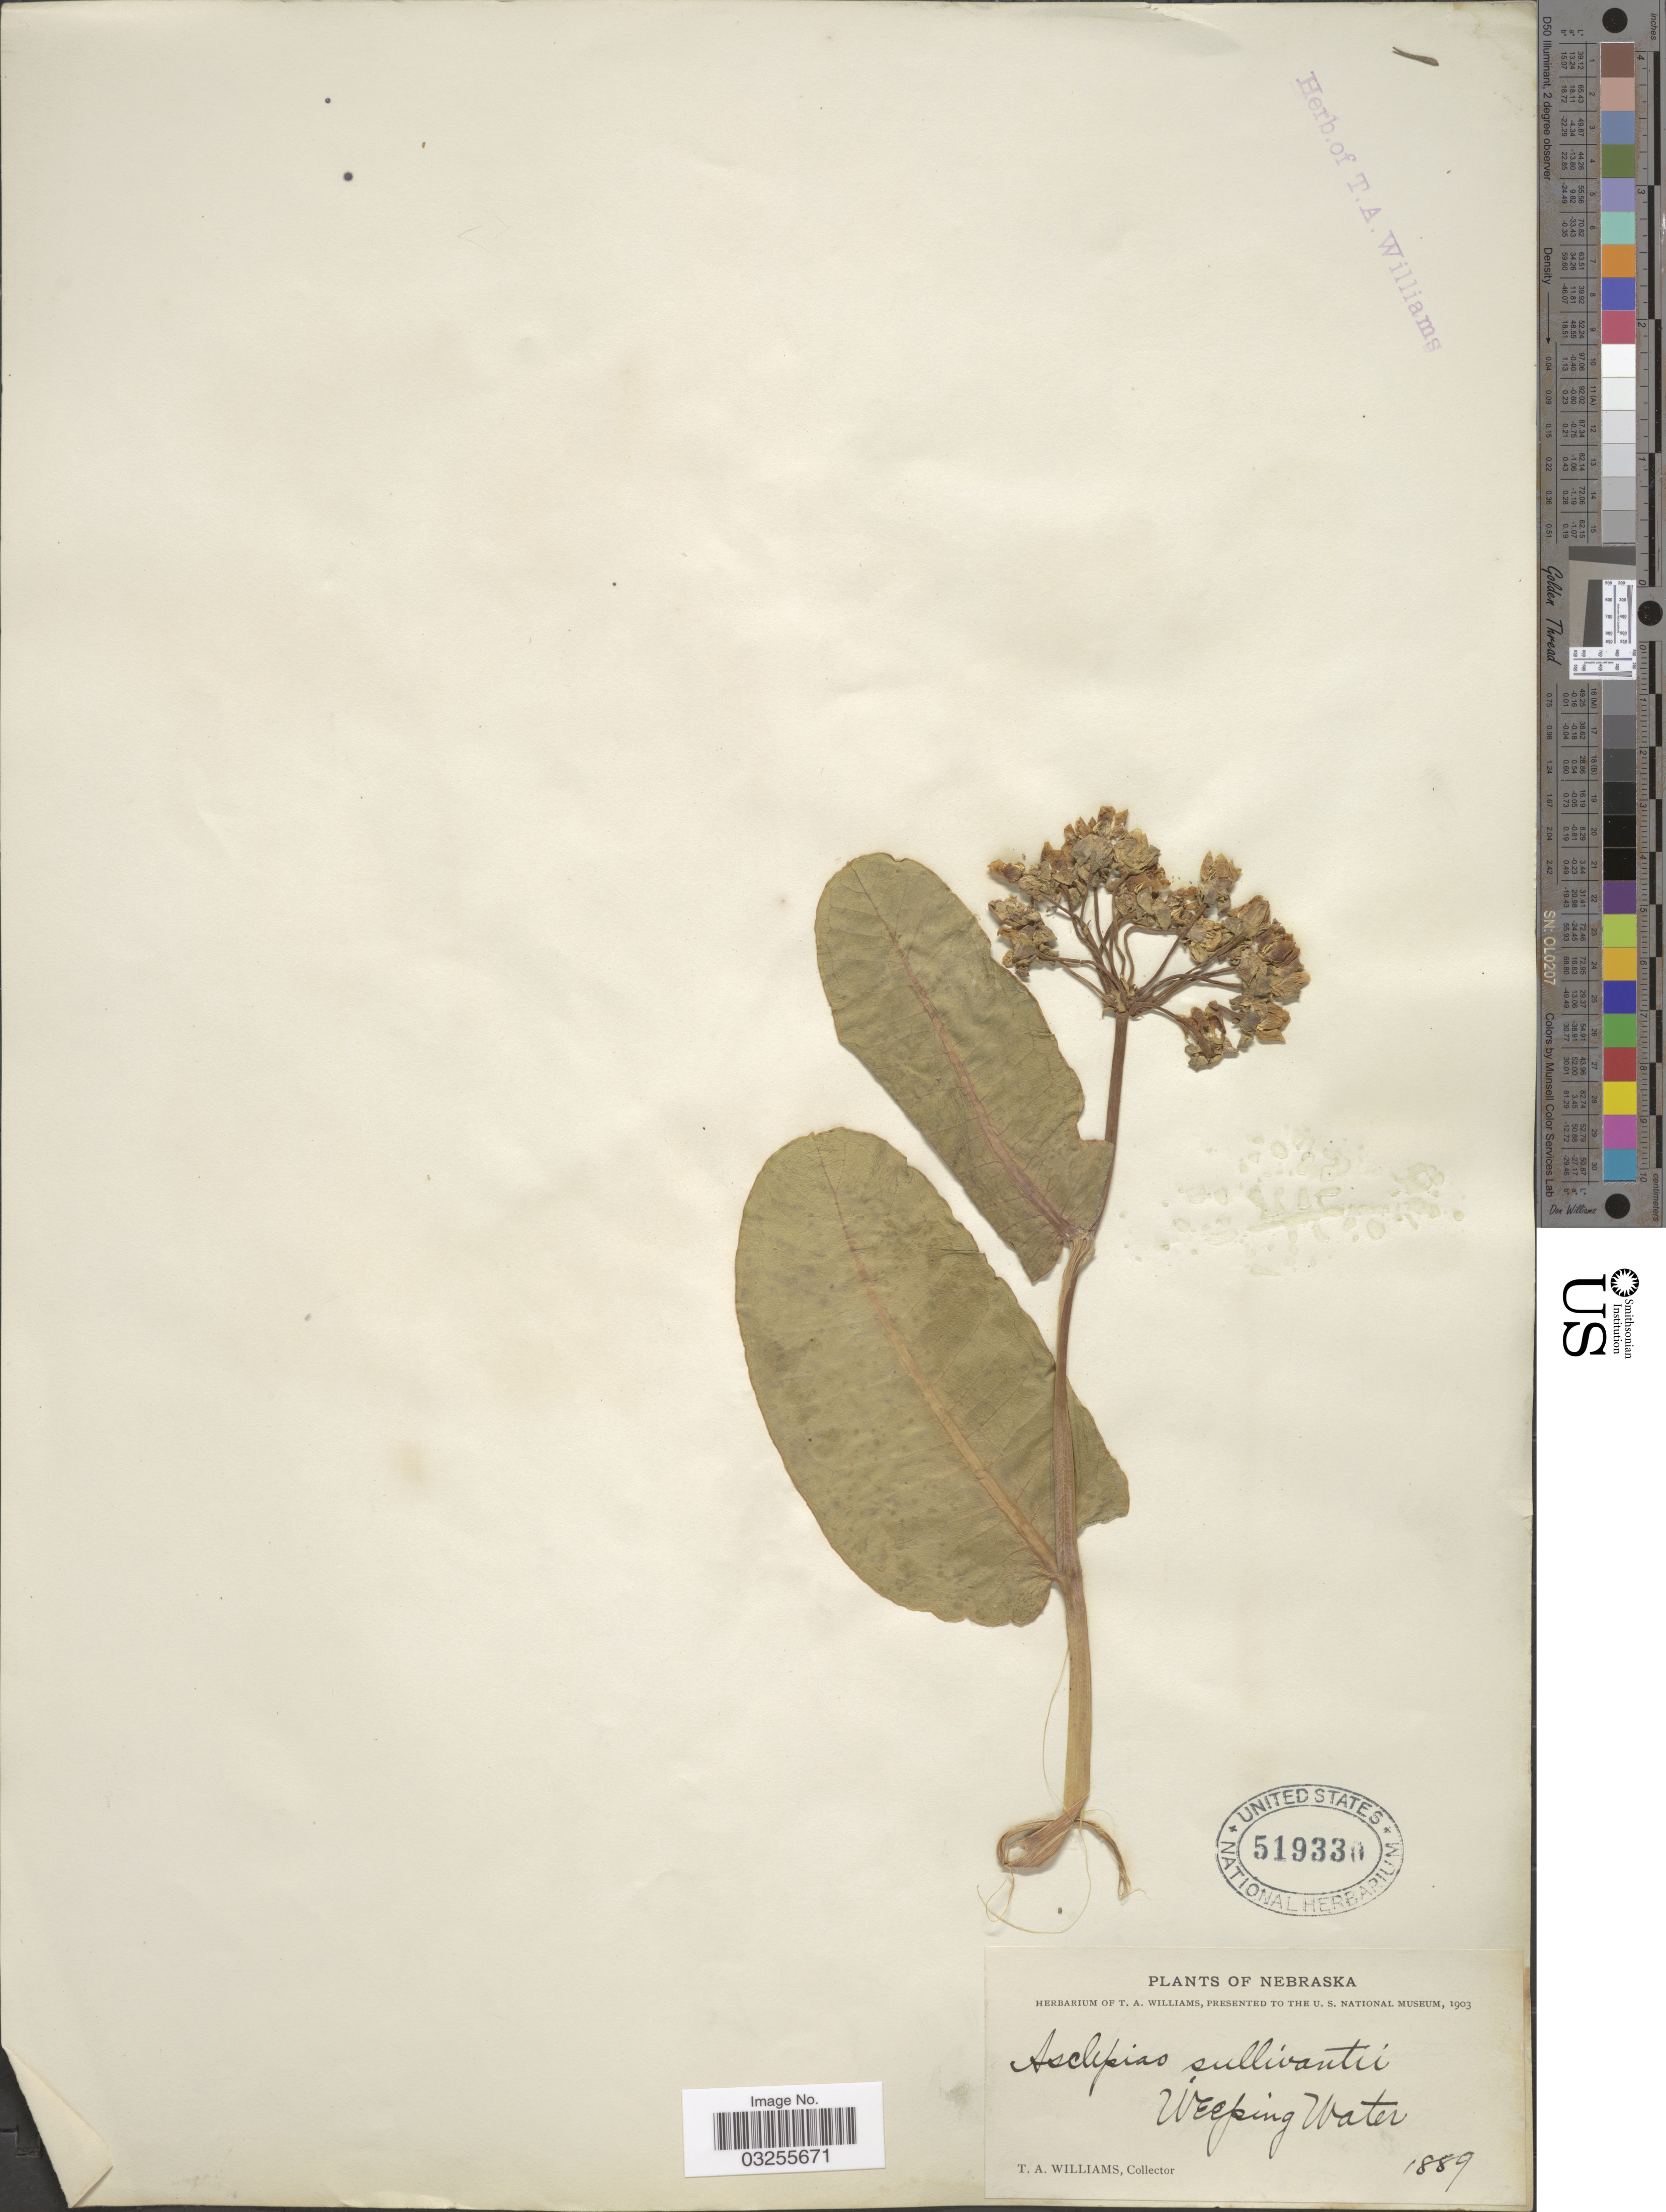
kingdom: Plantae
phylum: Tracheophyta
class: Magnoliopsida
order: Gentianales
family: Apocynaceae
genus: Asclepias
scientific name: Asclepias sullivantii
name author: Engelm. ex A. Gray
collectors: T. Williams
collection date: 1889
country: United States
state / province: Nebraska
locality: Weeping Water.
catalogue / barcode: US 519330